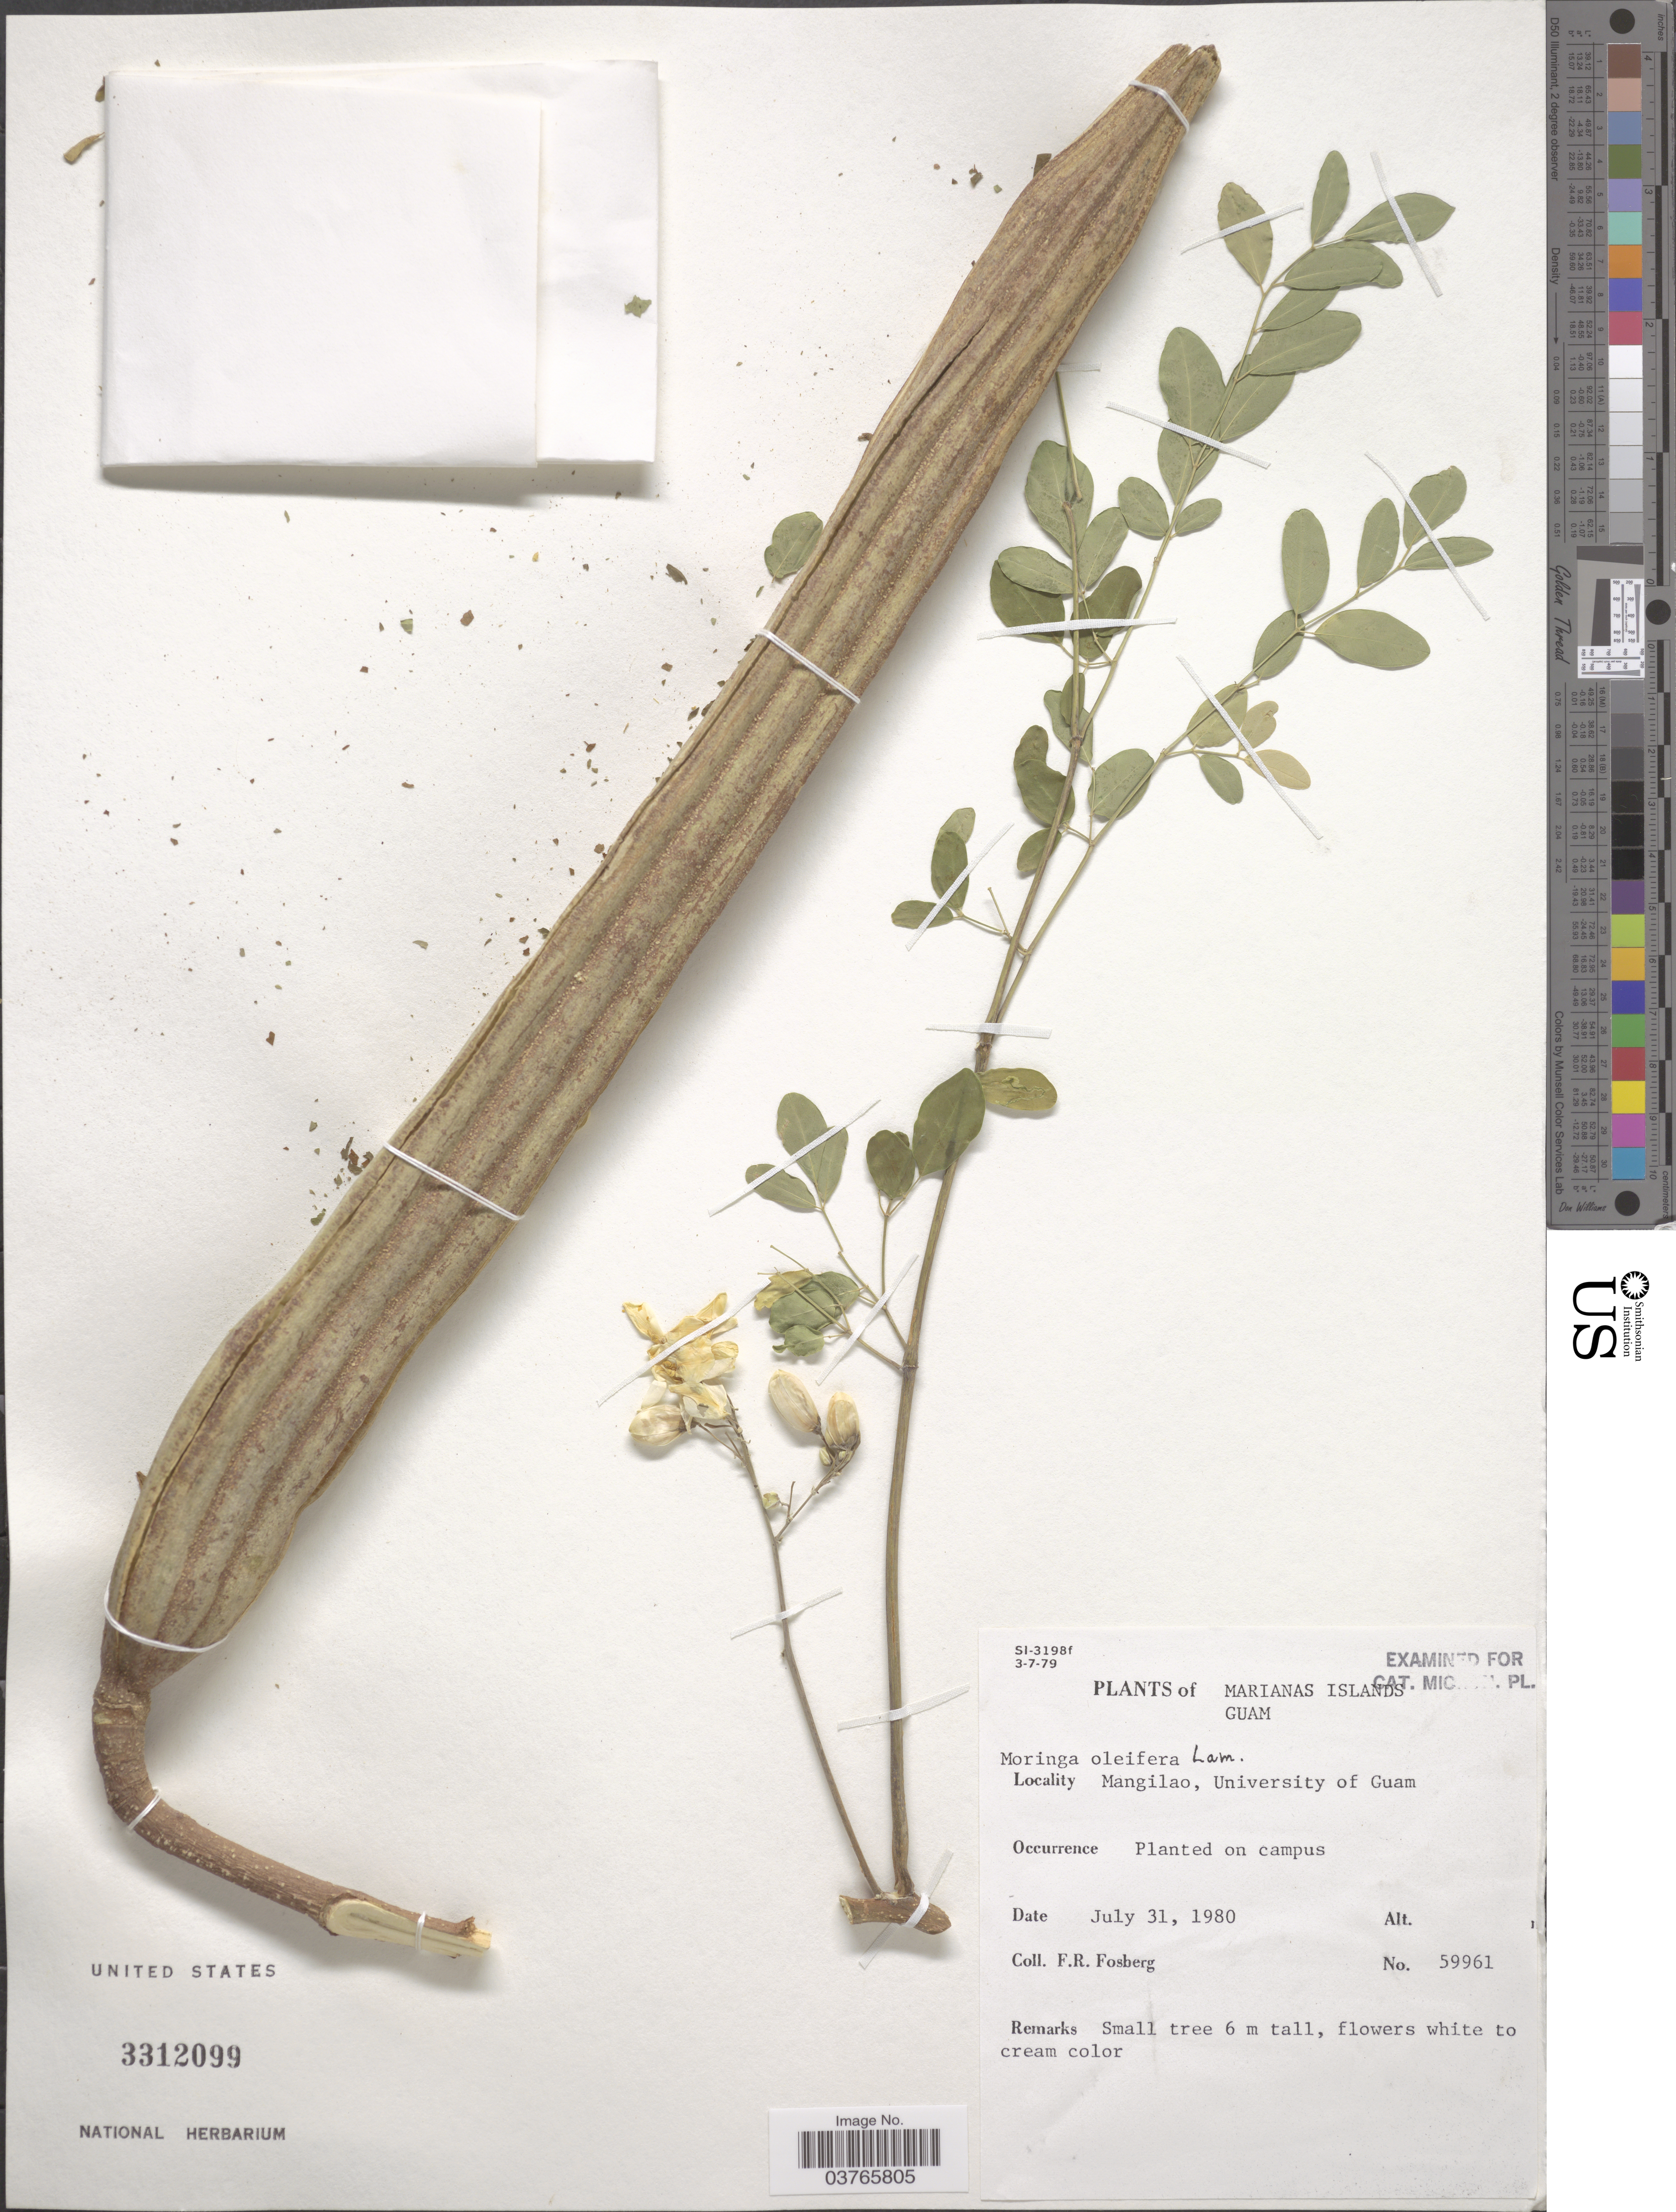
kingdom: Plantae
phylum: Tracheophyta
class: Magnoliopsida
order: Brassicales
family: Moringaceae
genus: Moringa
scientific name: Moringa oleifera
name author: Lam.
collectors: F. R. Fosberg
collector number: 59961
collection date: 1980-07-31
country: Guam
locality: Marianas Islands. Mangilao, University of Guam. Planted on campus.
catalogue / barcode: US 3312099